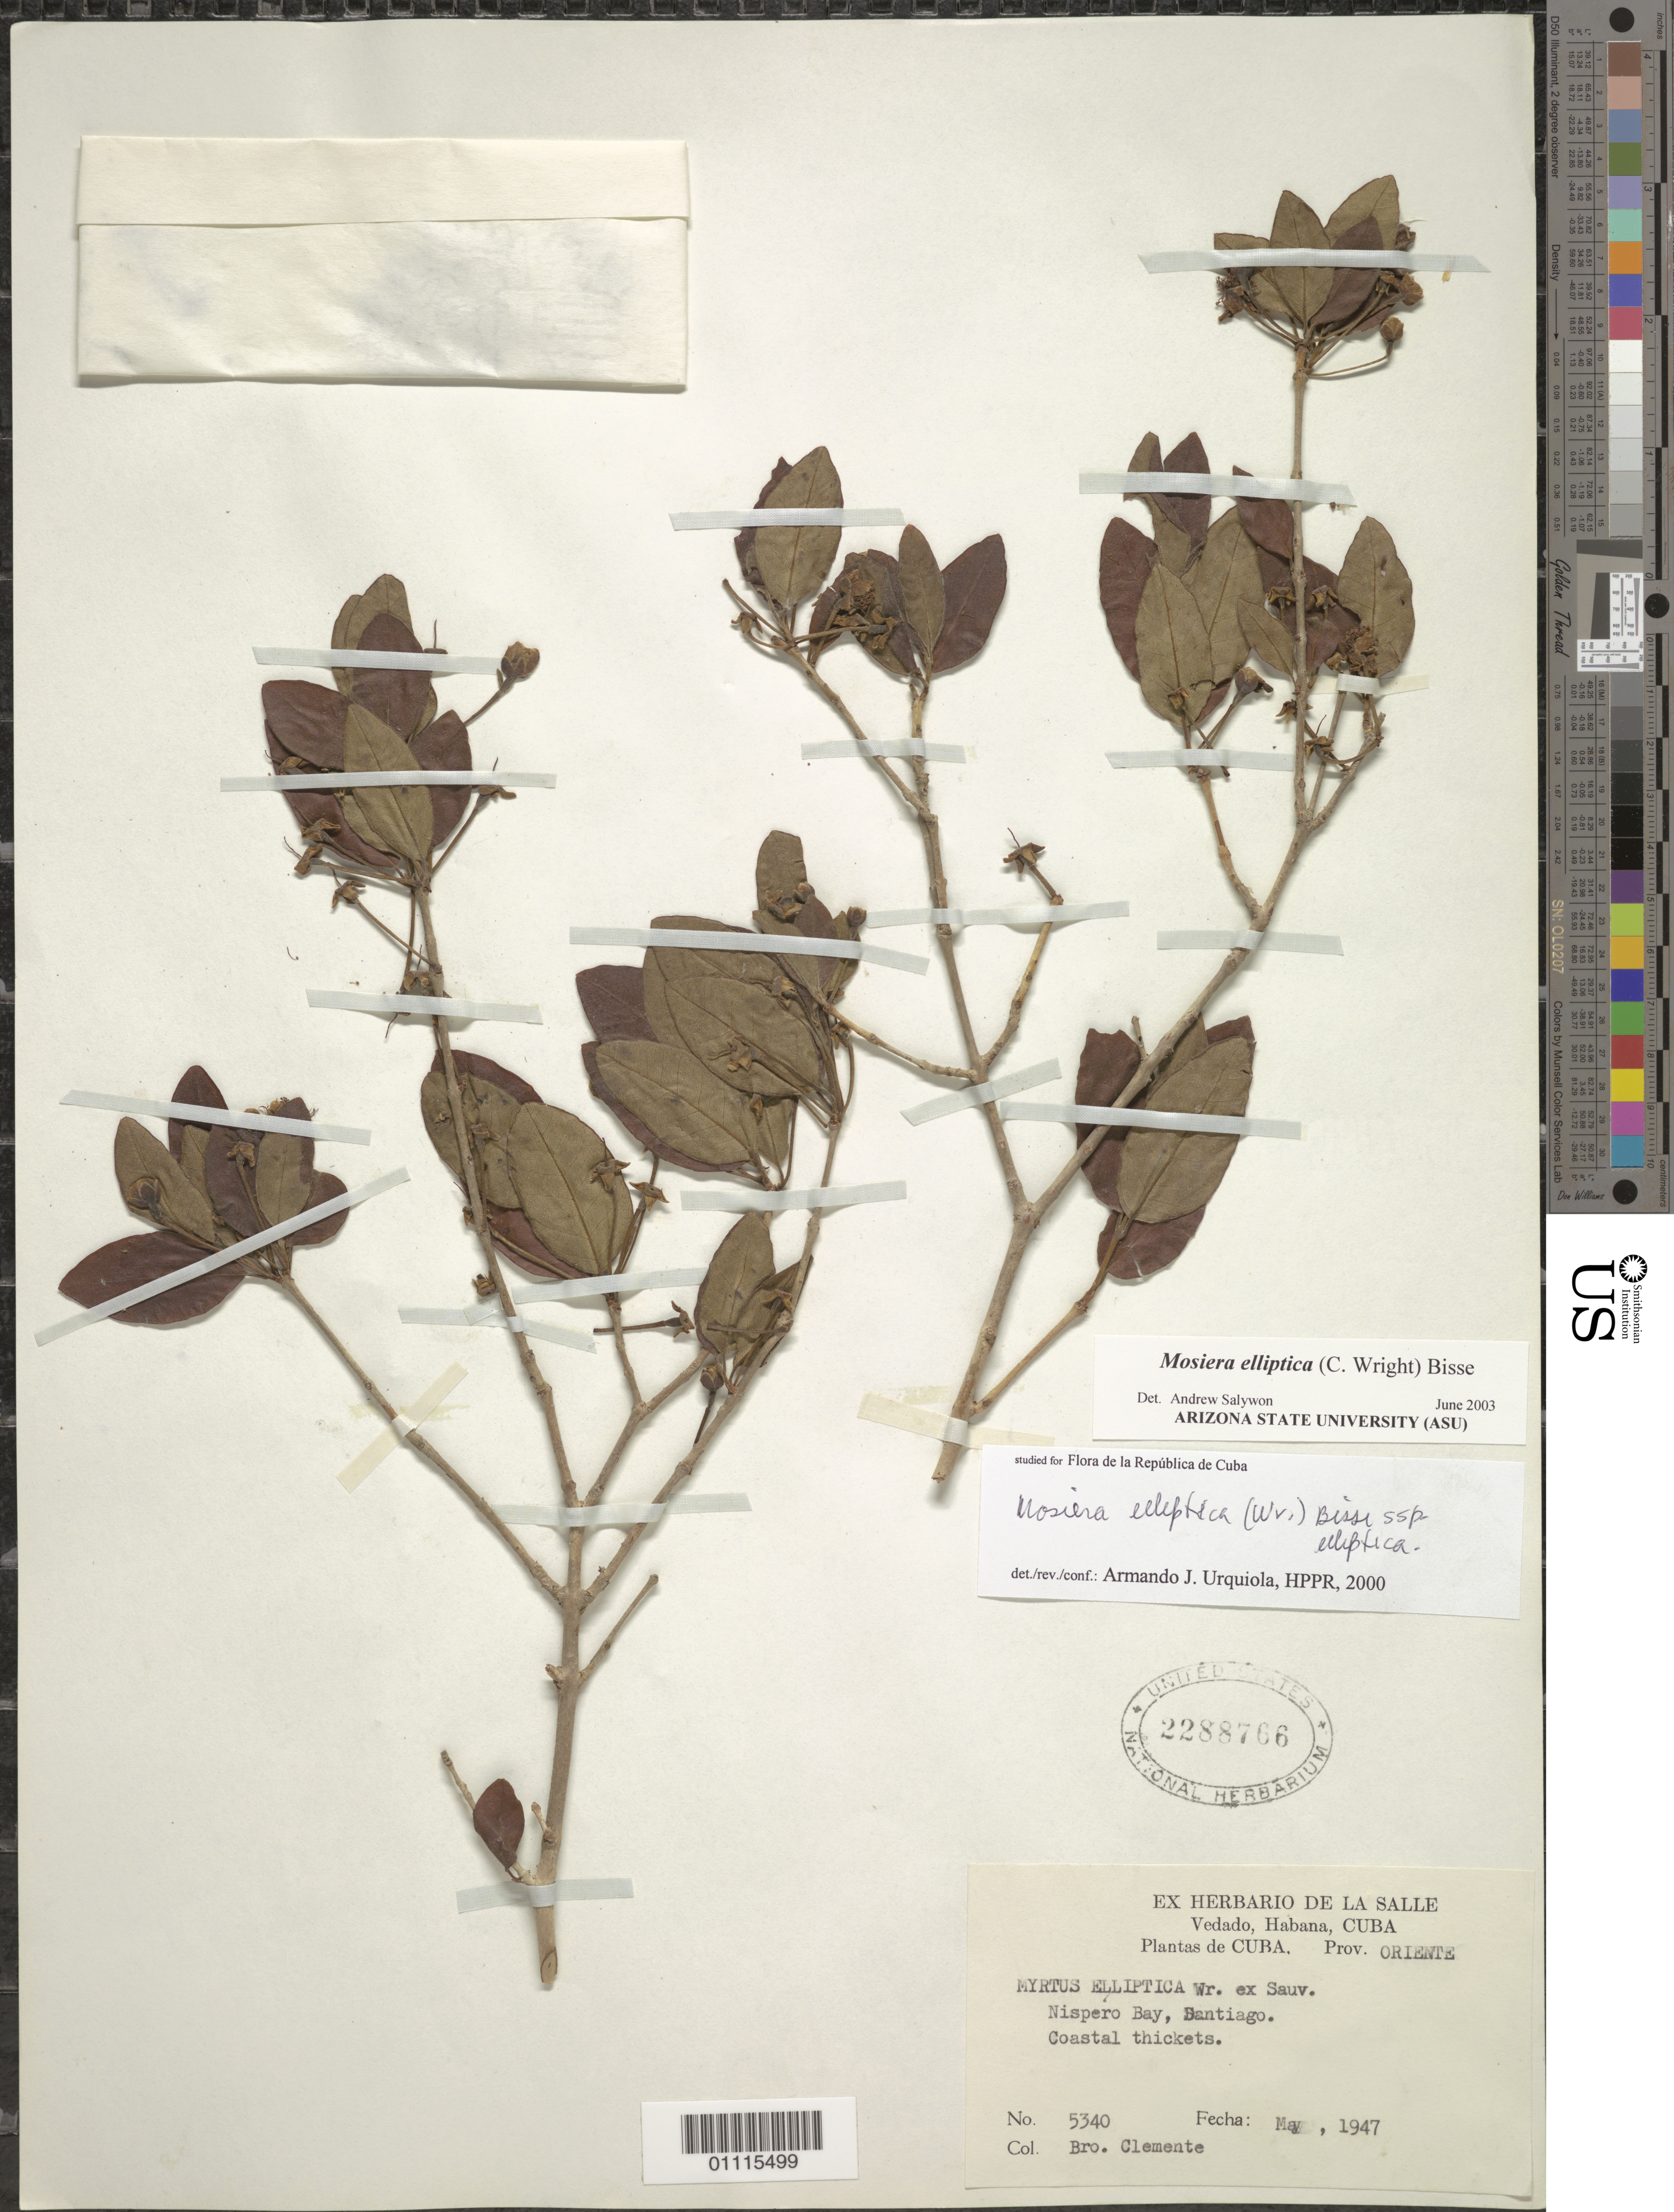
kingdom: Plantae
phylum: Tracheophyta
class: Magnoliopsida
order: Myrtales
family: Myrtaceae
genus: Mosiera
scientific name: Mosiera elliptica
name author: (C. Wright) Bisse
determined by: Salywon, A. M., (ASU)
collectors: Bro. Clemente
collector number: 5340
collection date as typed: May 1947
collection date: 1947-05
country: Cuba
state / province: Santiago de Cuba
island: Cuba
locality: Santiago, Nispero Bay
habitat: Coastal thickets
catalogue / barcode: US 2288766